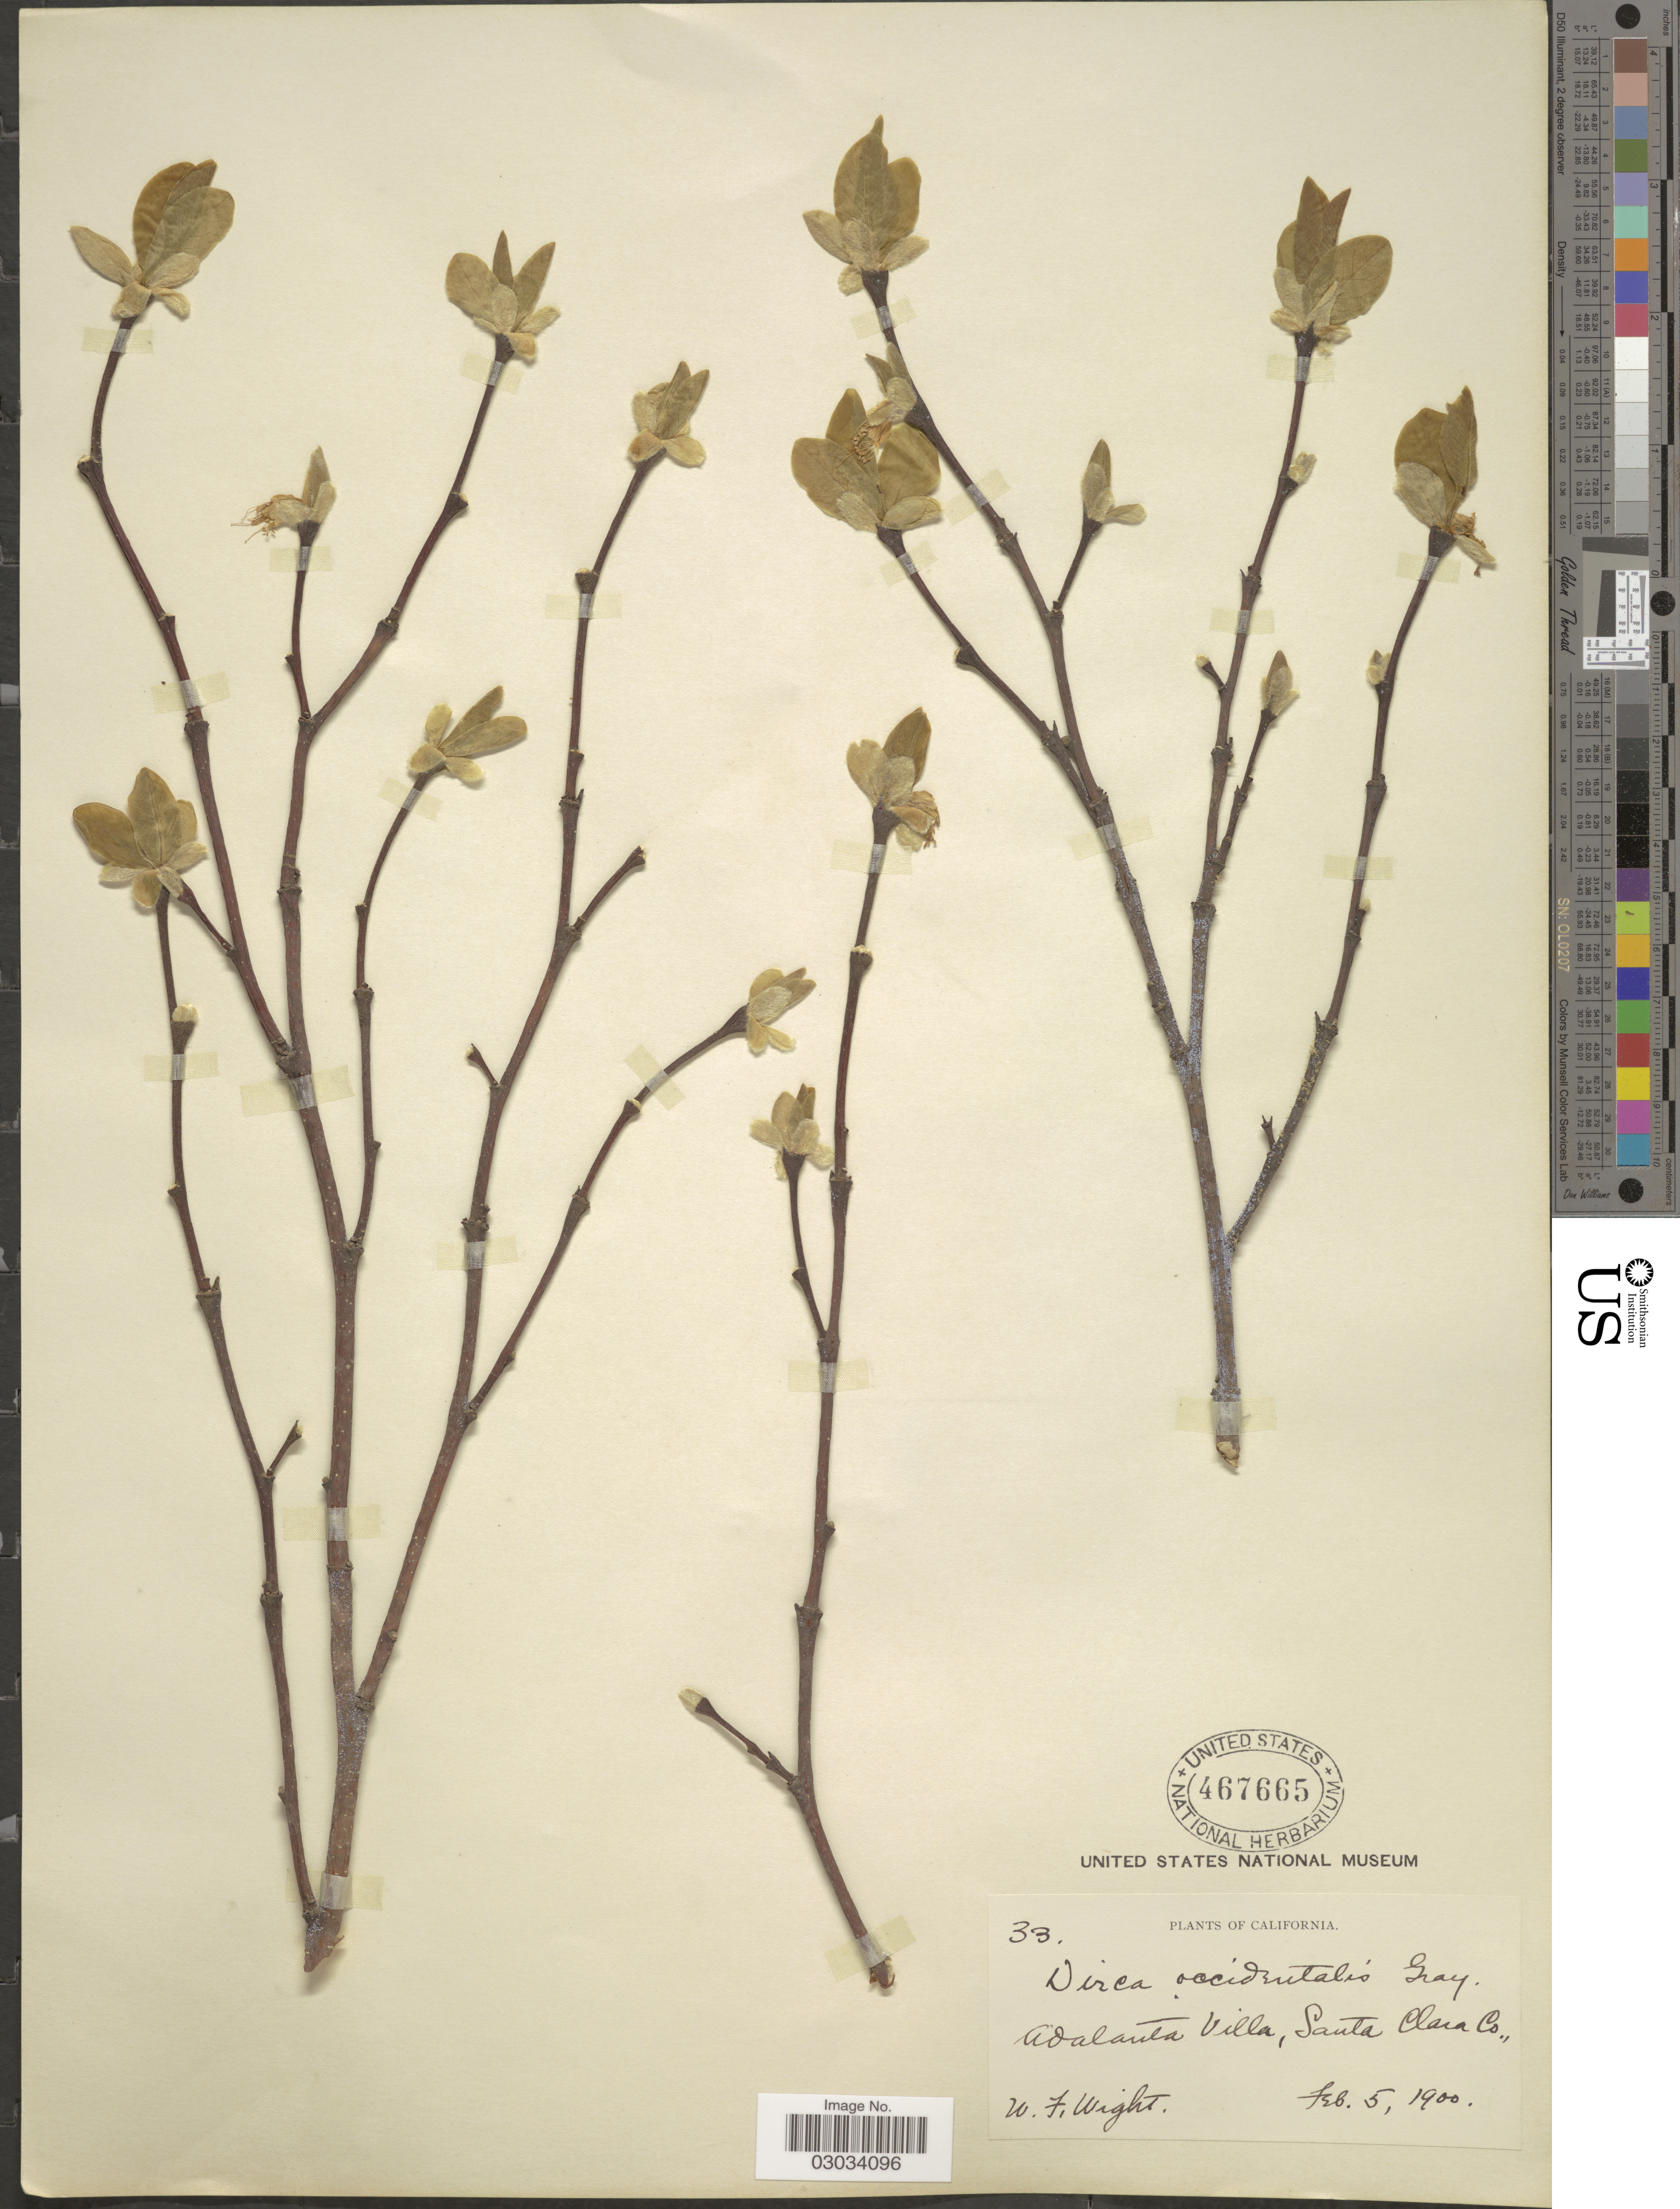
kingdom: Plantae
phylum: Tracheophyta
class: Magnoliopsida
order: Malvales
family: Thymelaeaceae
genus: Dirca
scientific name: Dirca occidentalis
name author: A. Gray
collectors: W. F. Wright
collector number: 33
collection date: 1900-02-05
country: United States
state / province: California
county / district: Santa Clara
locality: Adalanta Villa, Santa Clara Co.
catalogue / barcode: US 467665